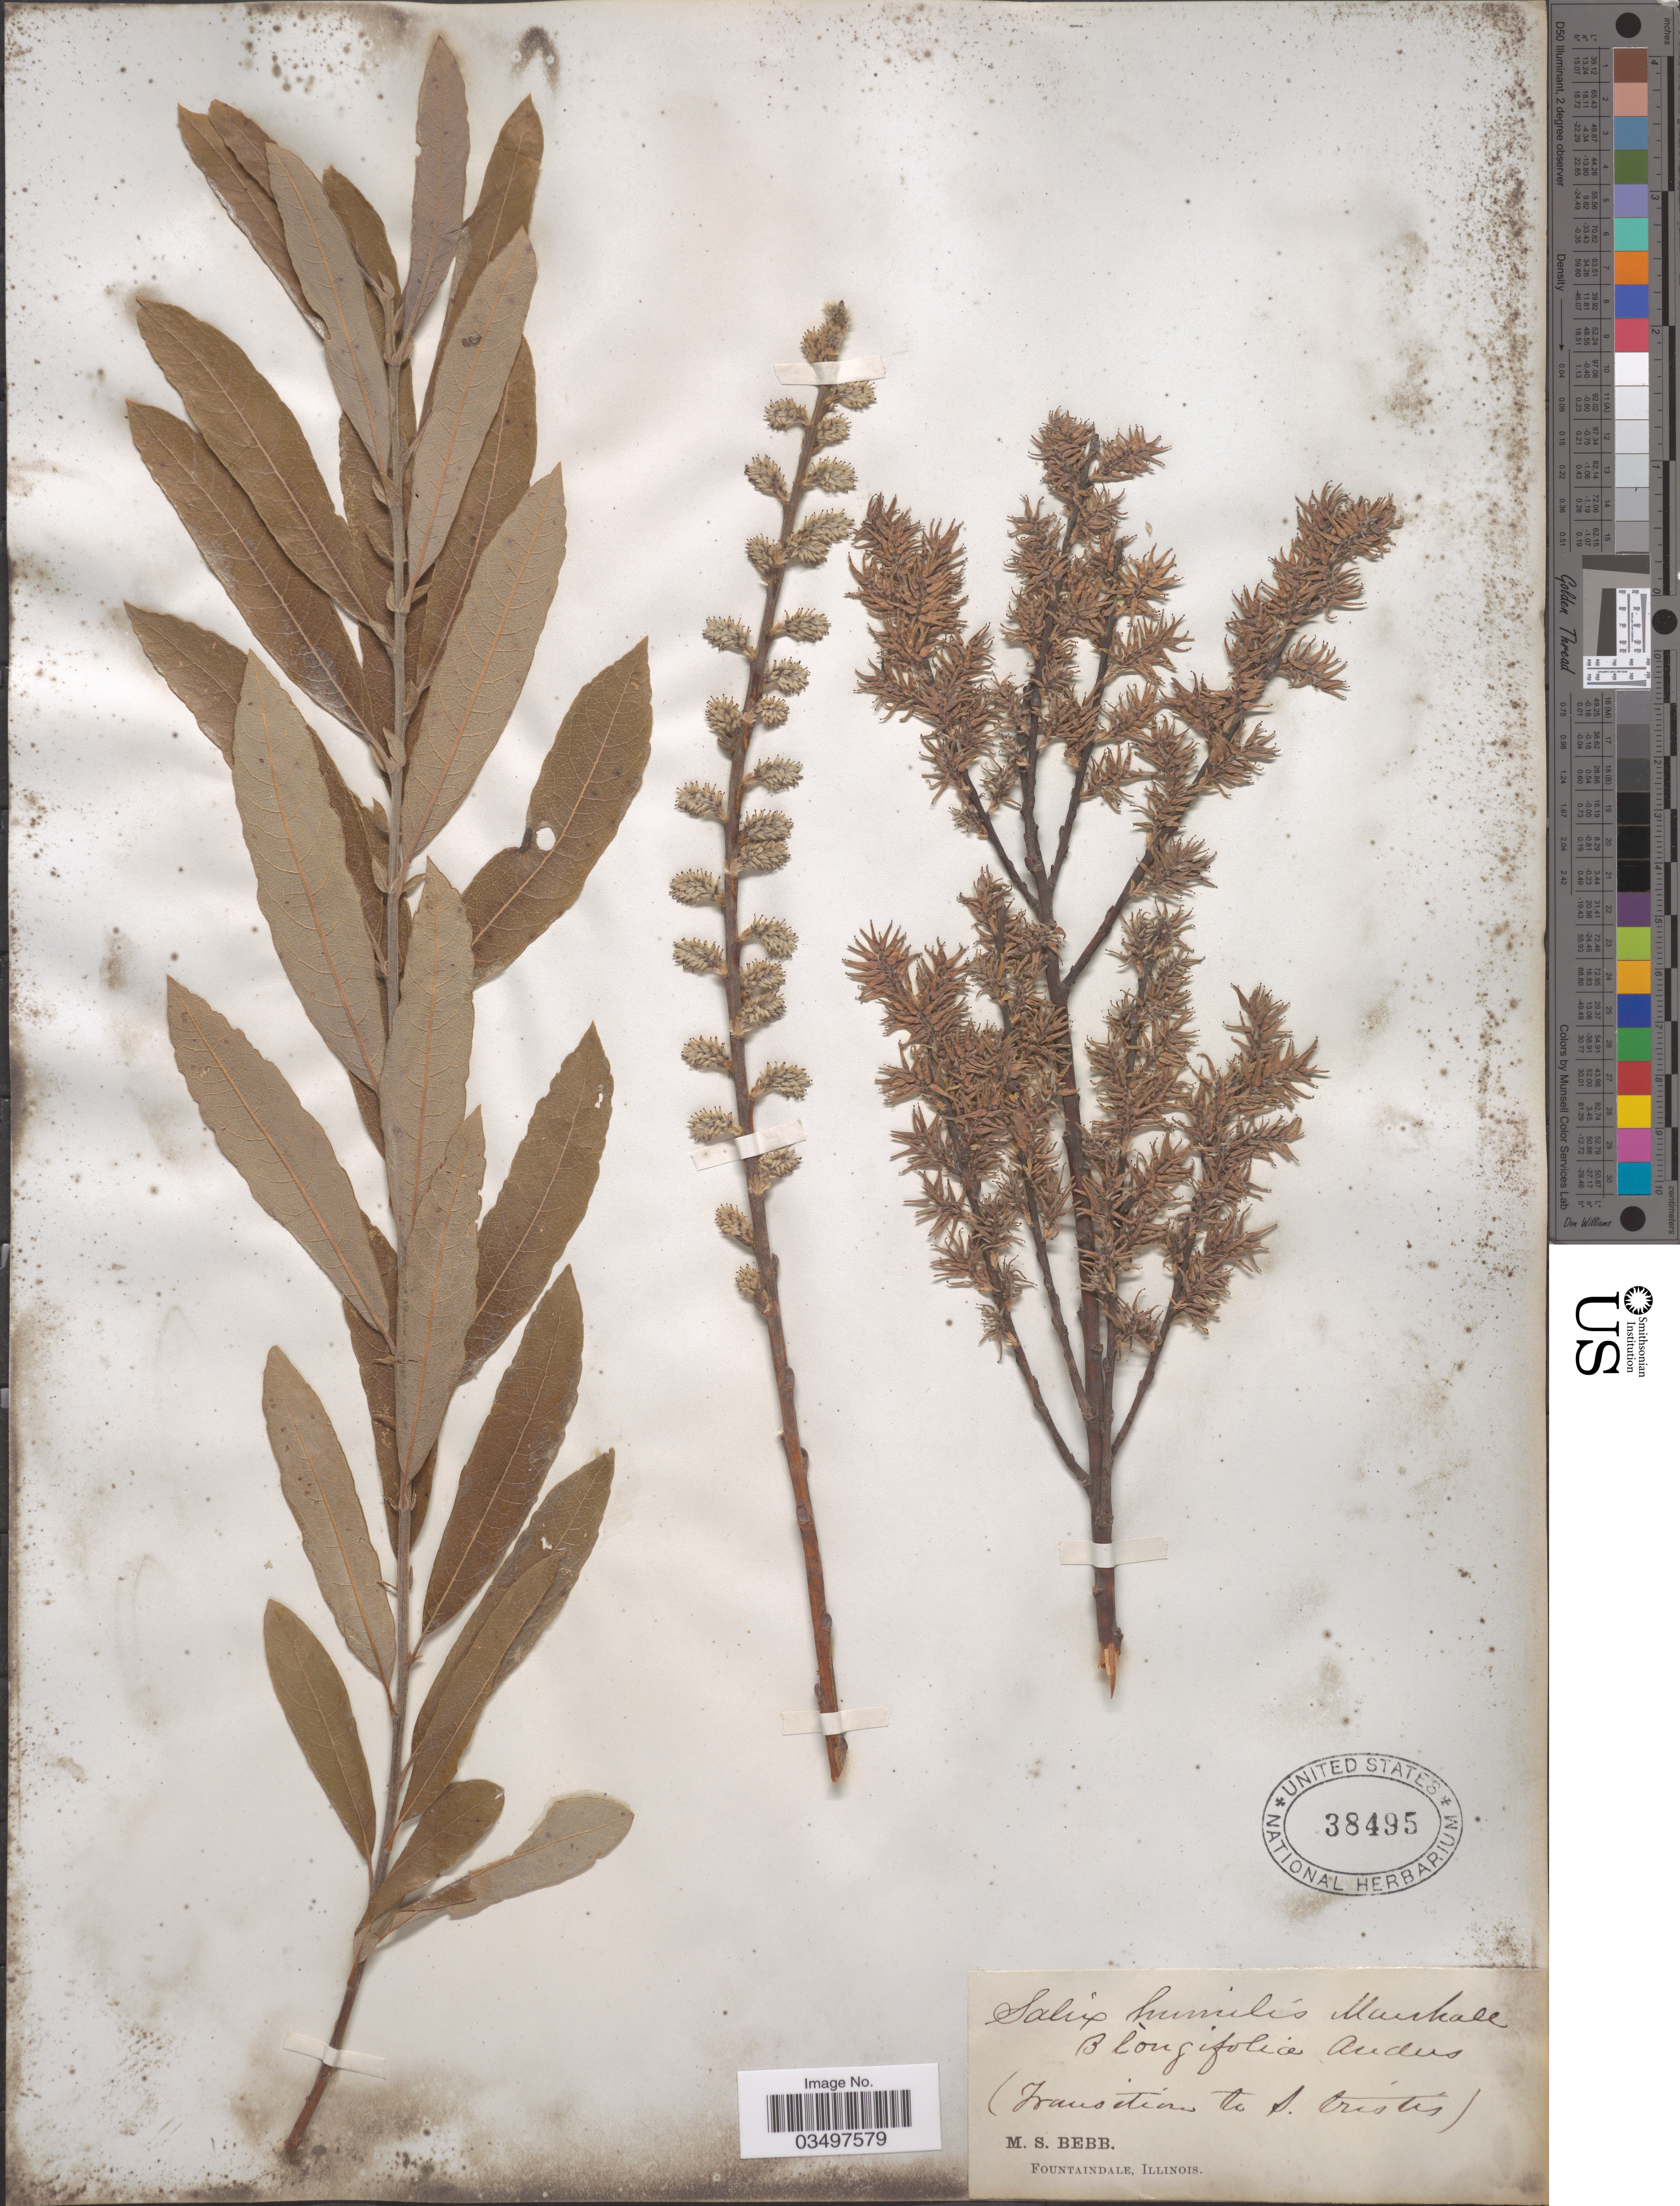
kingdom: Plantae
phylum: Tracheophyta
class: Magnoliopsida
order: Malpighiales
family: Salicaceae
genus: Salix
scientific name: Salix humilis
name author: Marshall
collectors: M. Bebb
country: United States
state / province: Illinois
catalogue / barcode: US 38495